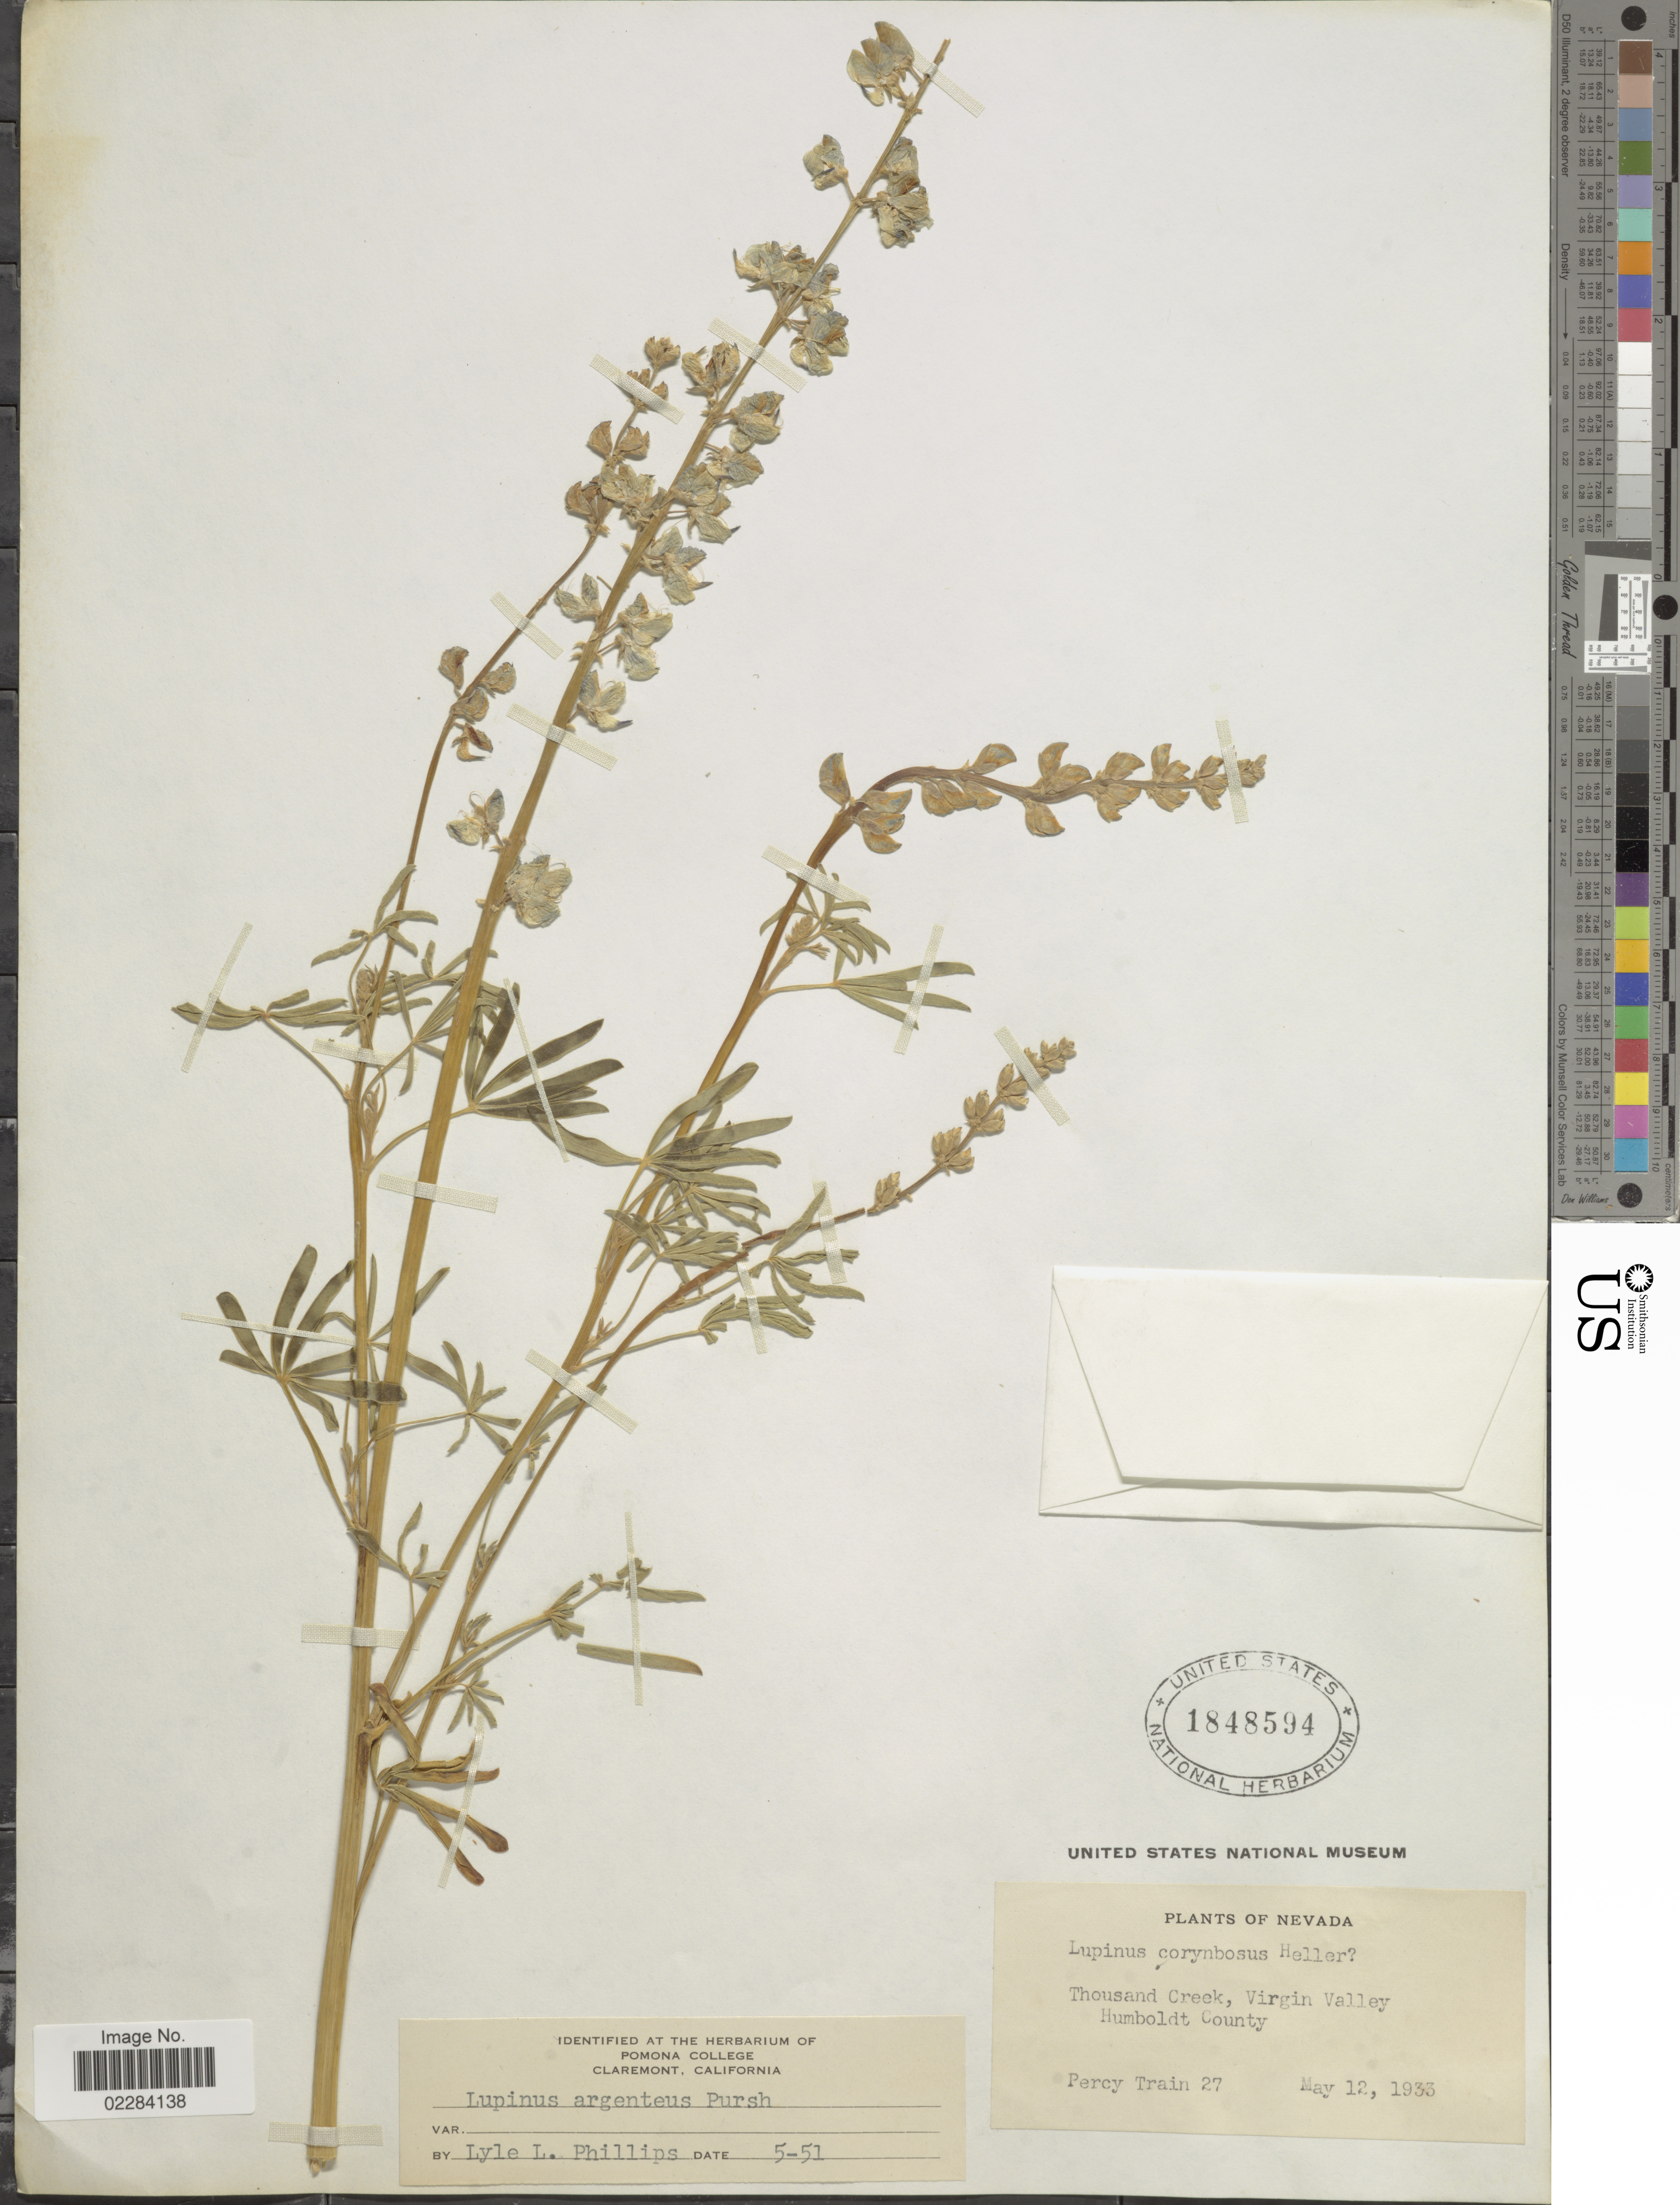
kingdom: Plantae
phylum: Tracheophyta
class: Magnoliopsida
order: Fabales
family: Fabaceae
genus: Lupinus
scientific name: Lupinus argenteus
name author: Pursh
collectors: P. Train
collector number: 27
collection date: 1933-05-12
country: United States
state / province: Nevada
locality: Thousand Creek, Virgin Valley. Humboldt County.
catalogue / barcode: US 1848594